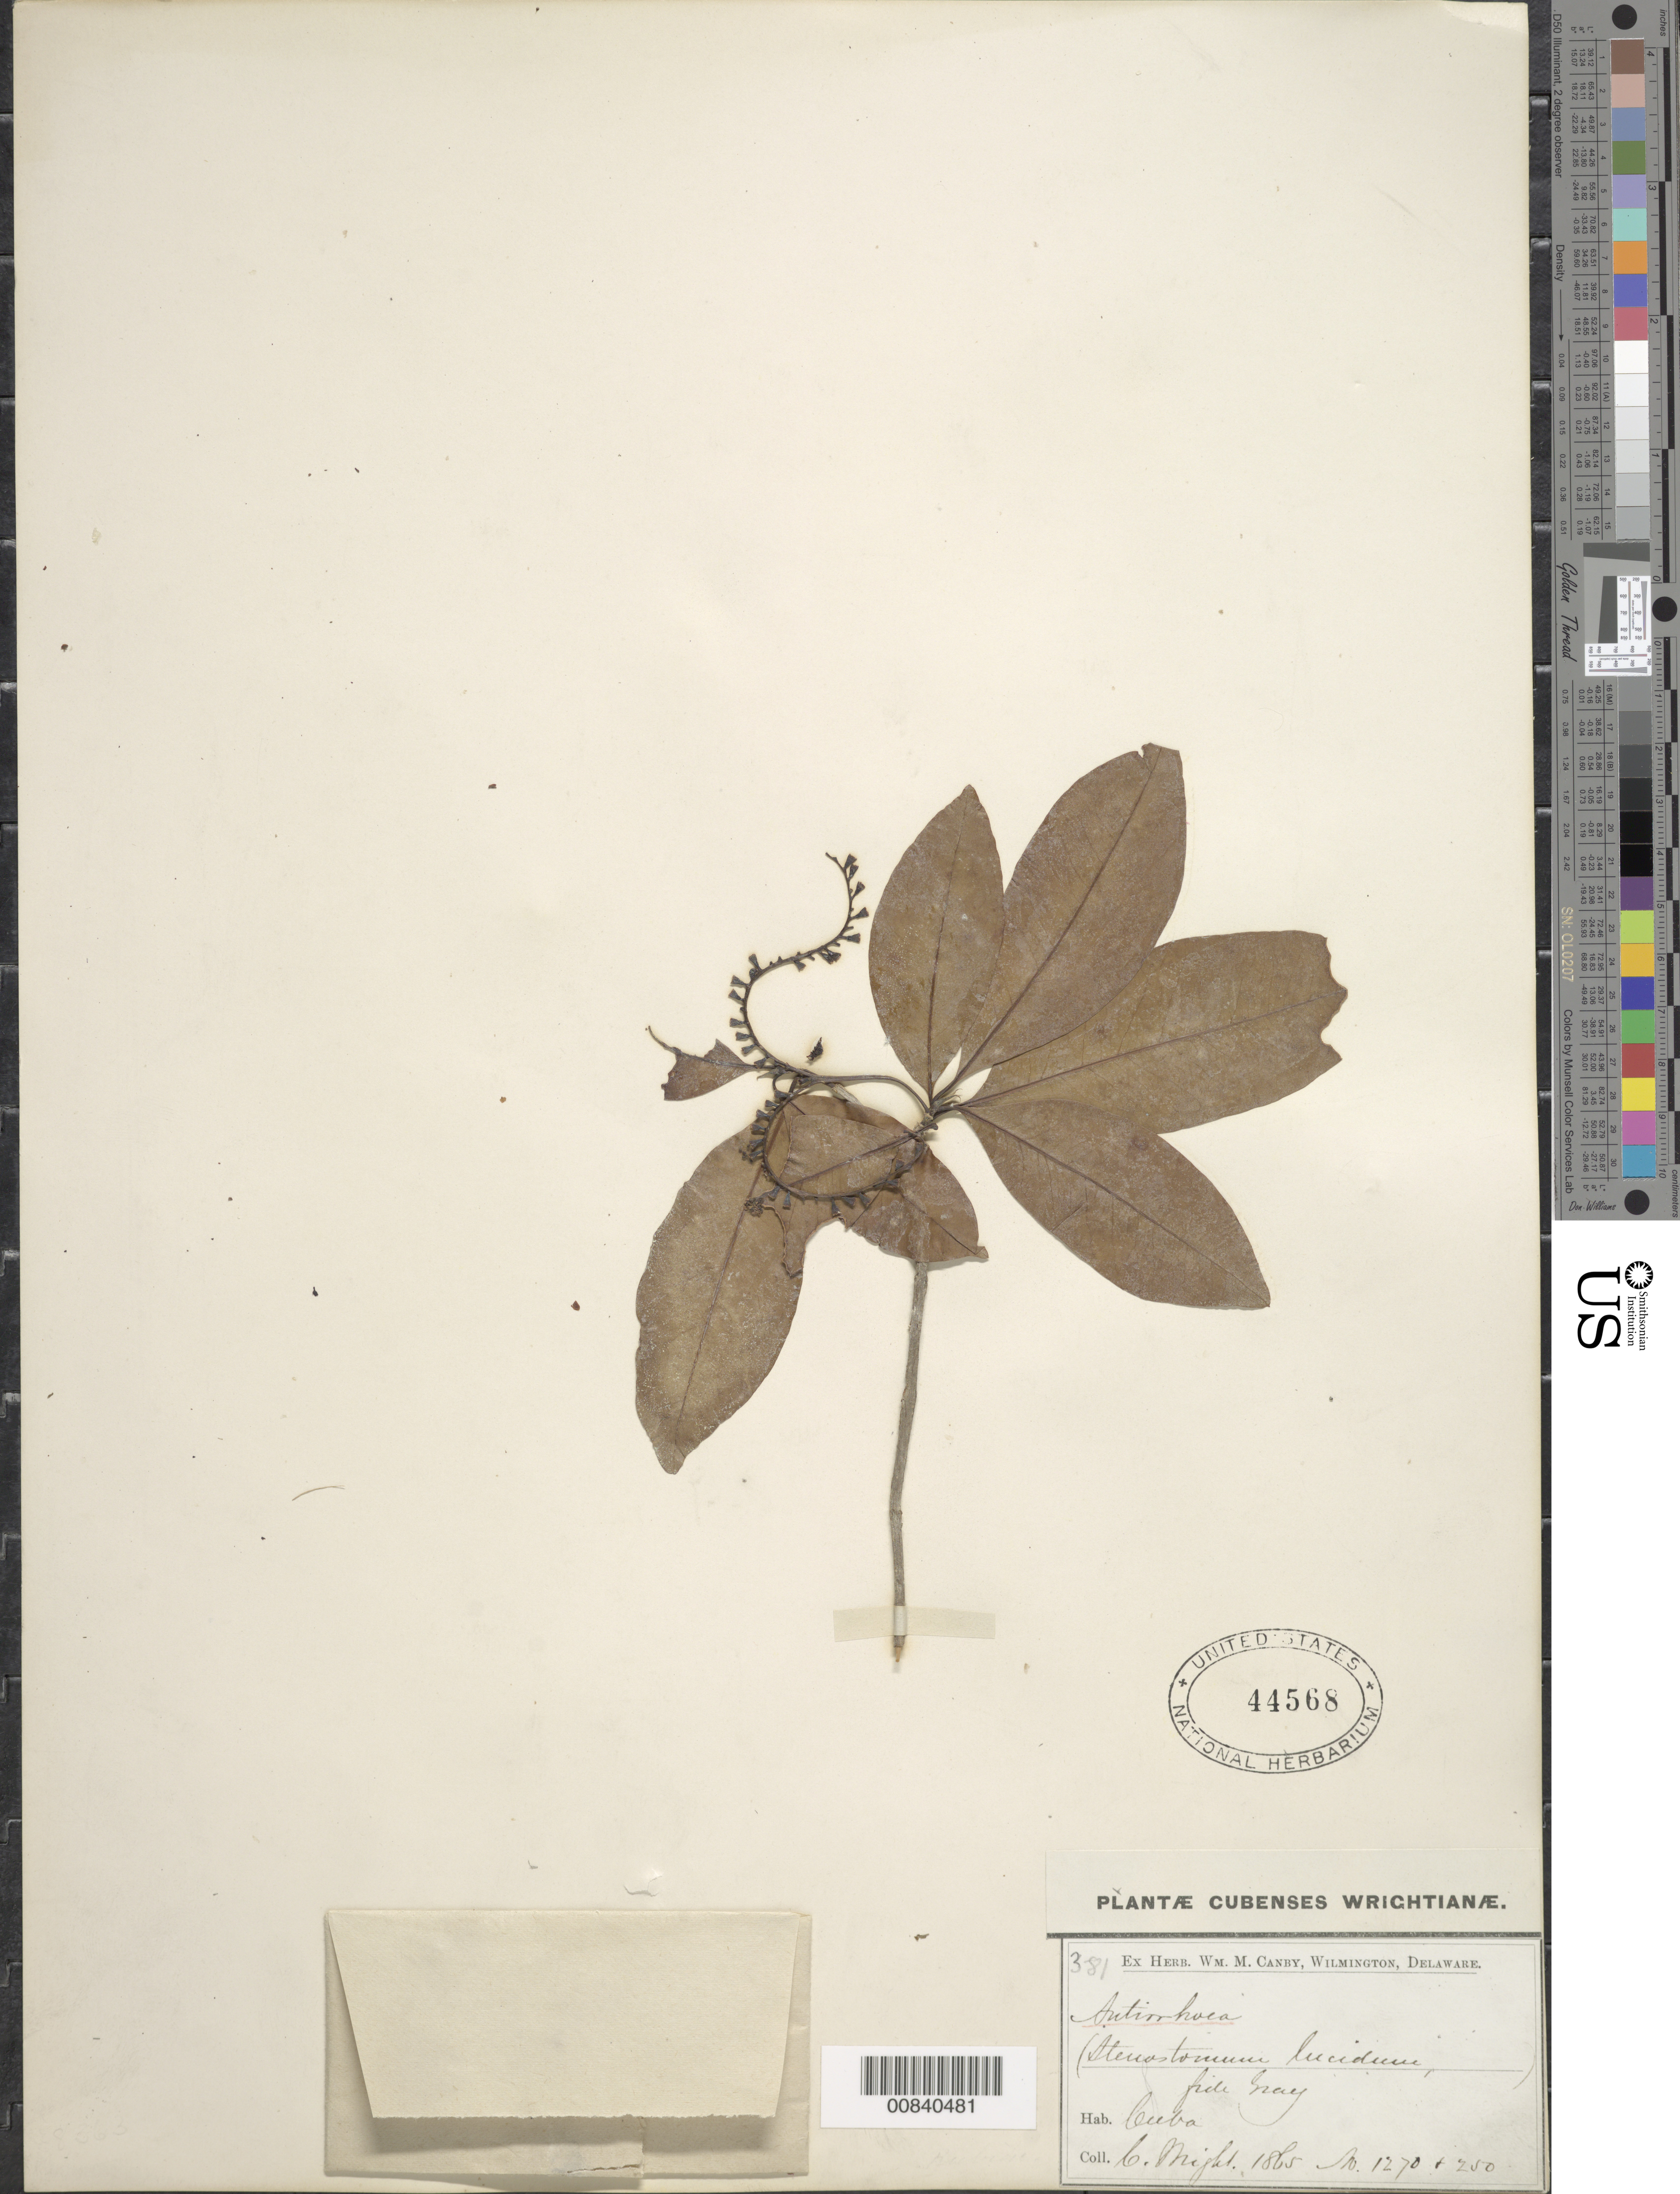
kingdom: Plantae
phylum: Tracheophyta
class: Magnoliopsida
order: Gentianales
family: Rubiaceae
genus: Stenostomum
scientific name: Stenostomum lucidum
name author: (Sw.) C.F. Gaertn.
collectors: C. Wright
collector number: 1270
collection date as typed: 1865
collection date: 1865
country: Cuba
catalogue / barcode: US 44568